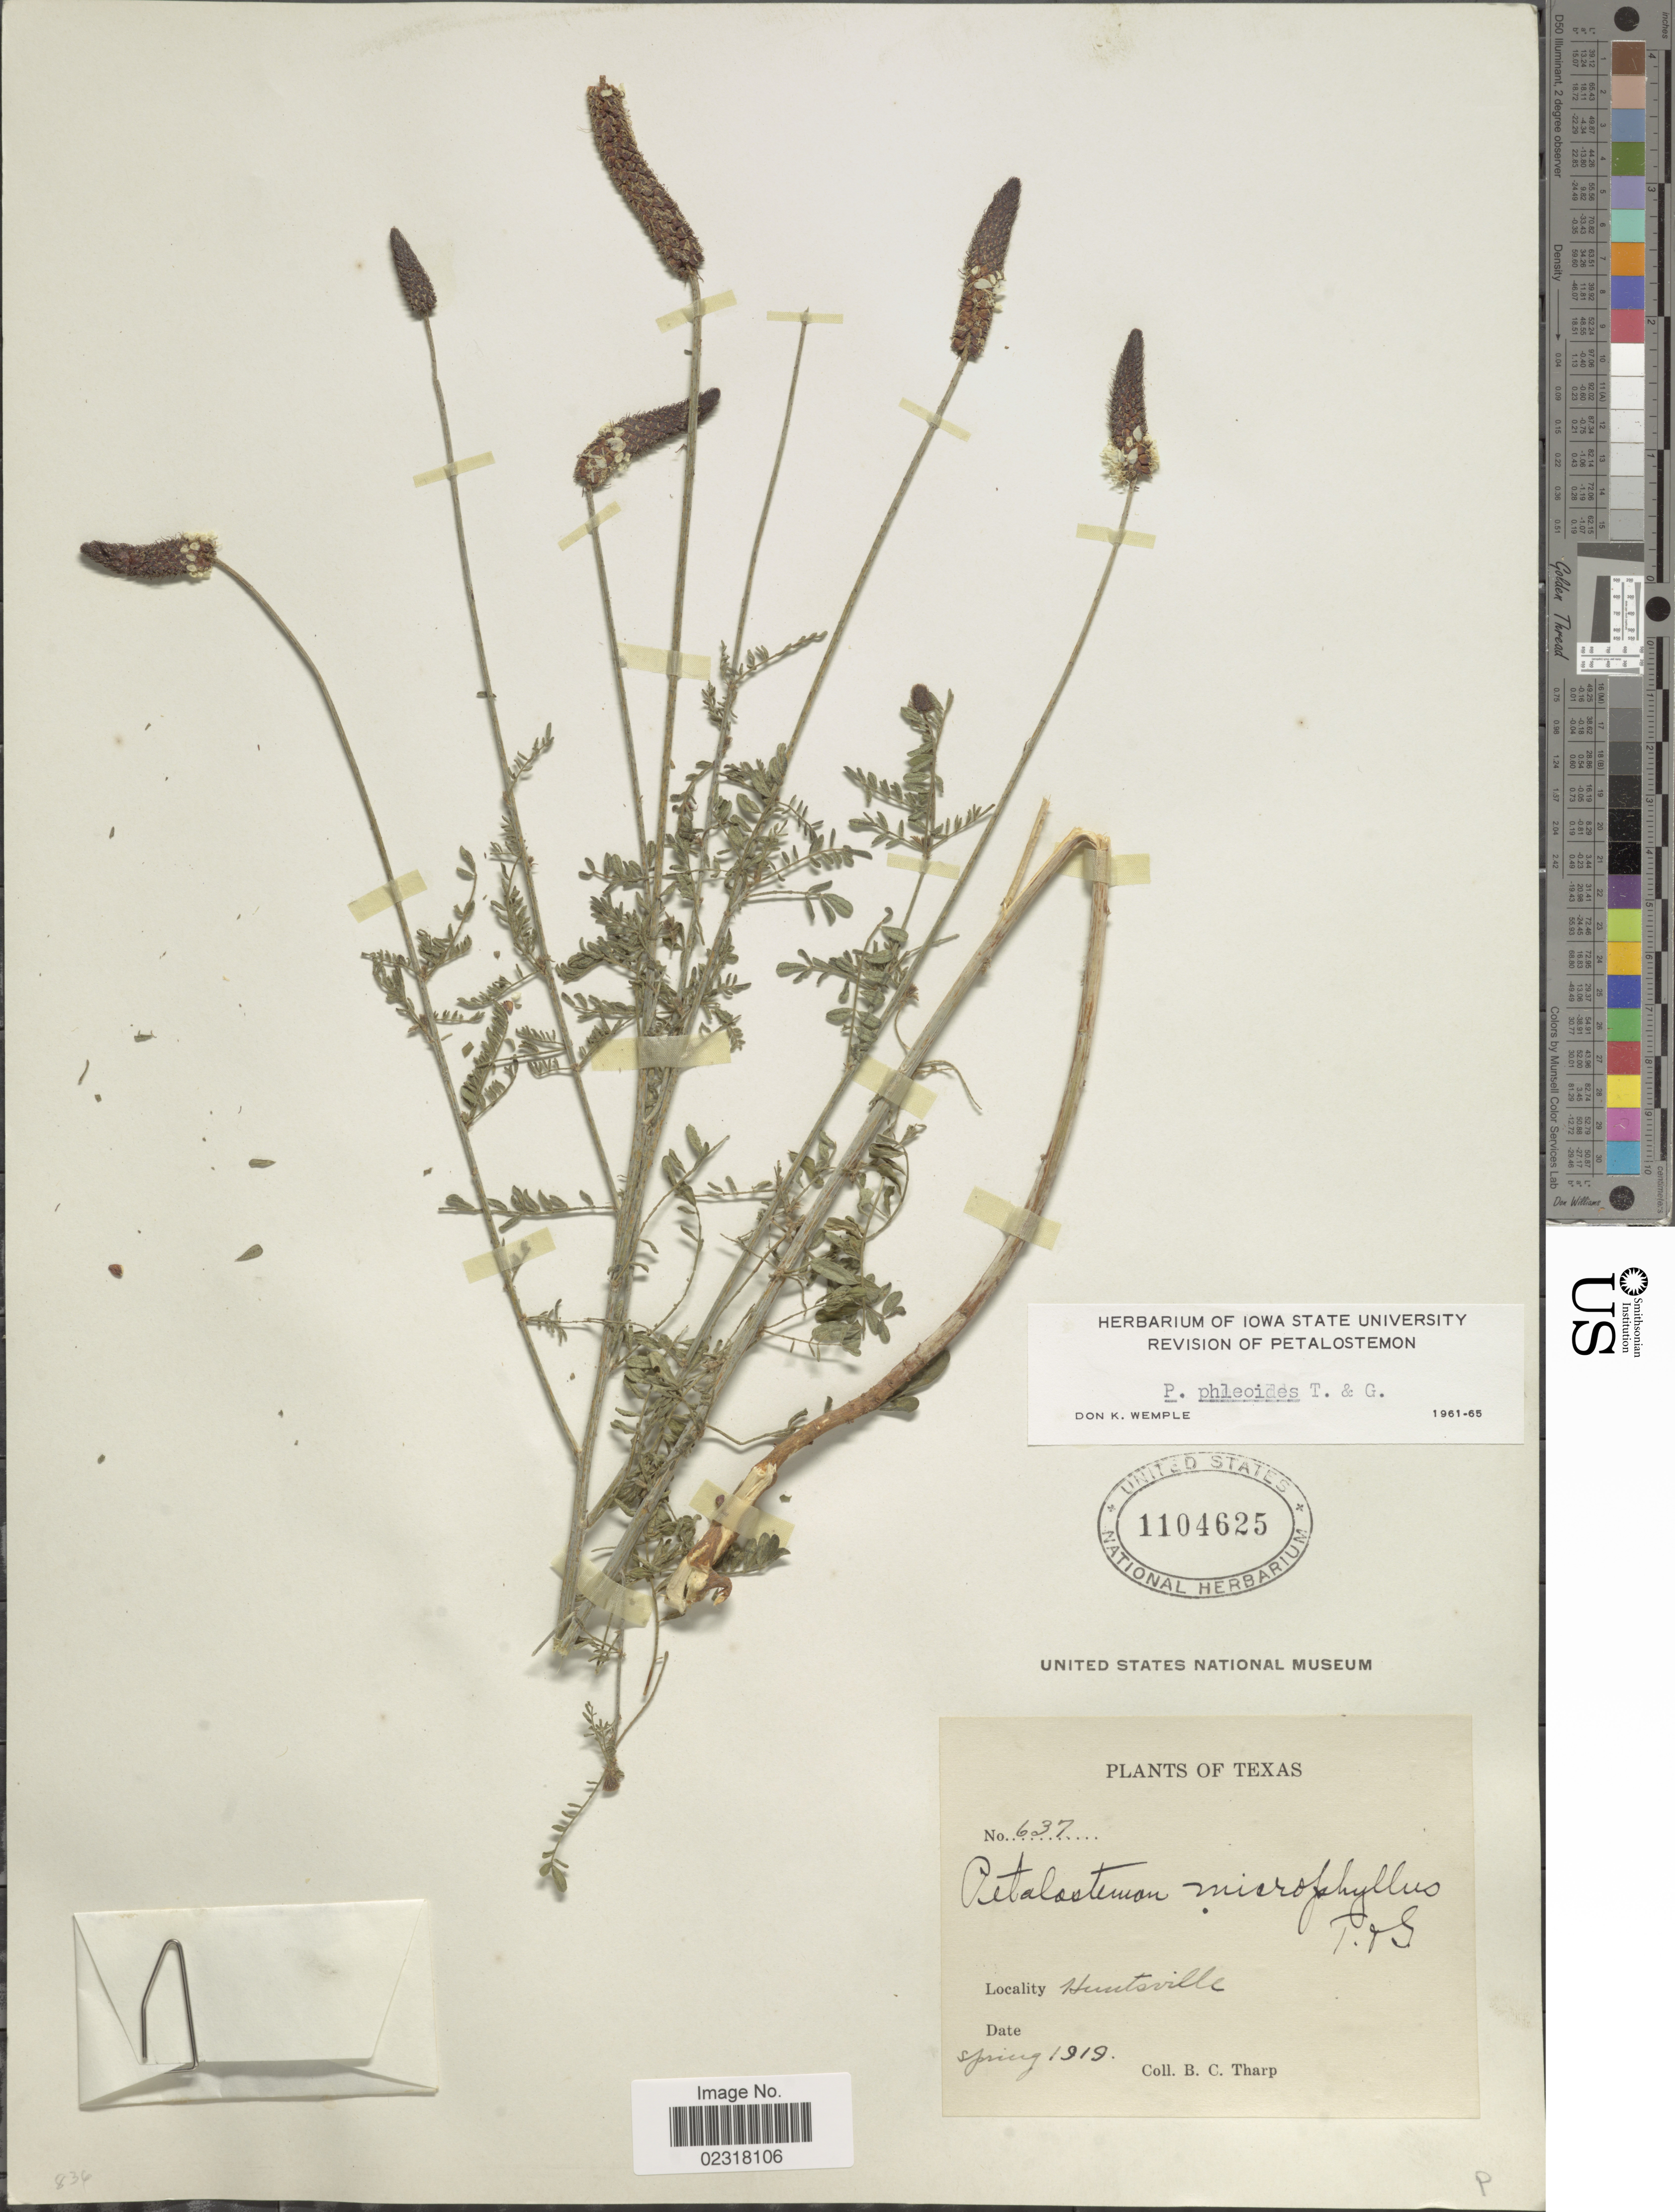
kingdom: Plantae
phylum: Tracheophyta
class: Magnoliopsida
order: Fabales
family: Fabaceae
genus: Dalea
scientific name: Dalea phleoides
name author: (Torr. & A. Gray) Shinners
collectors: B. C. Tharp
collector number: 637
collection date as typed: spring 1919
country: United States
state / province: Texas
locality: Huntsville.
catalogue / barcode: US 1104625